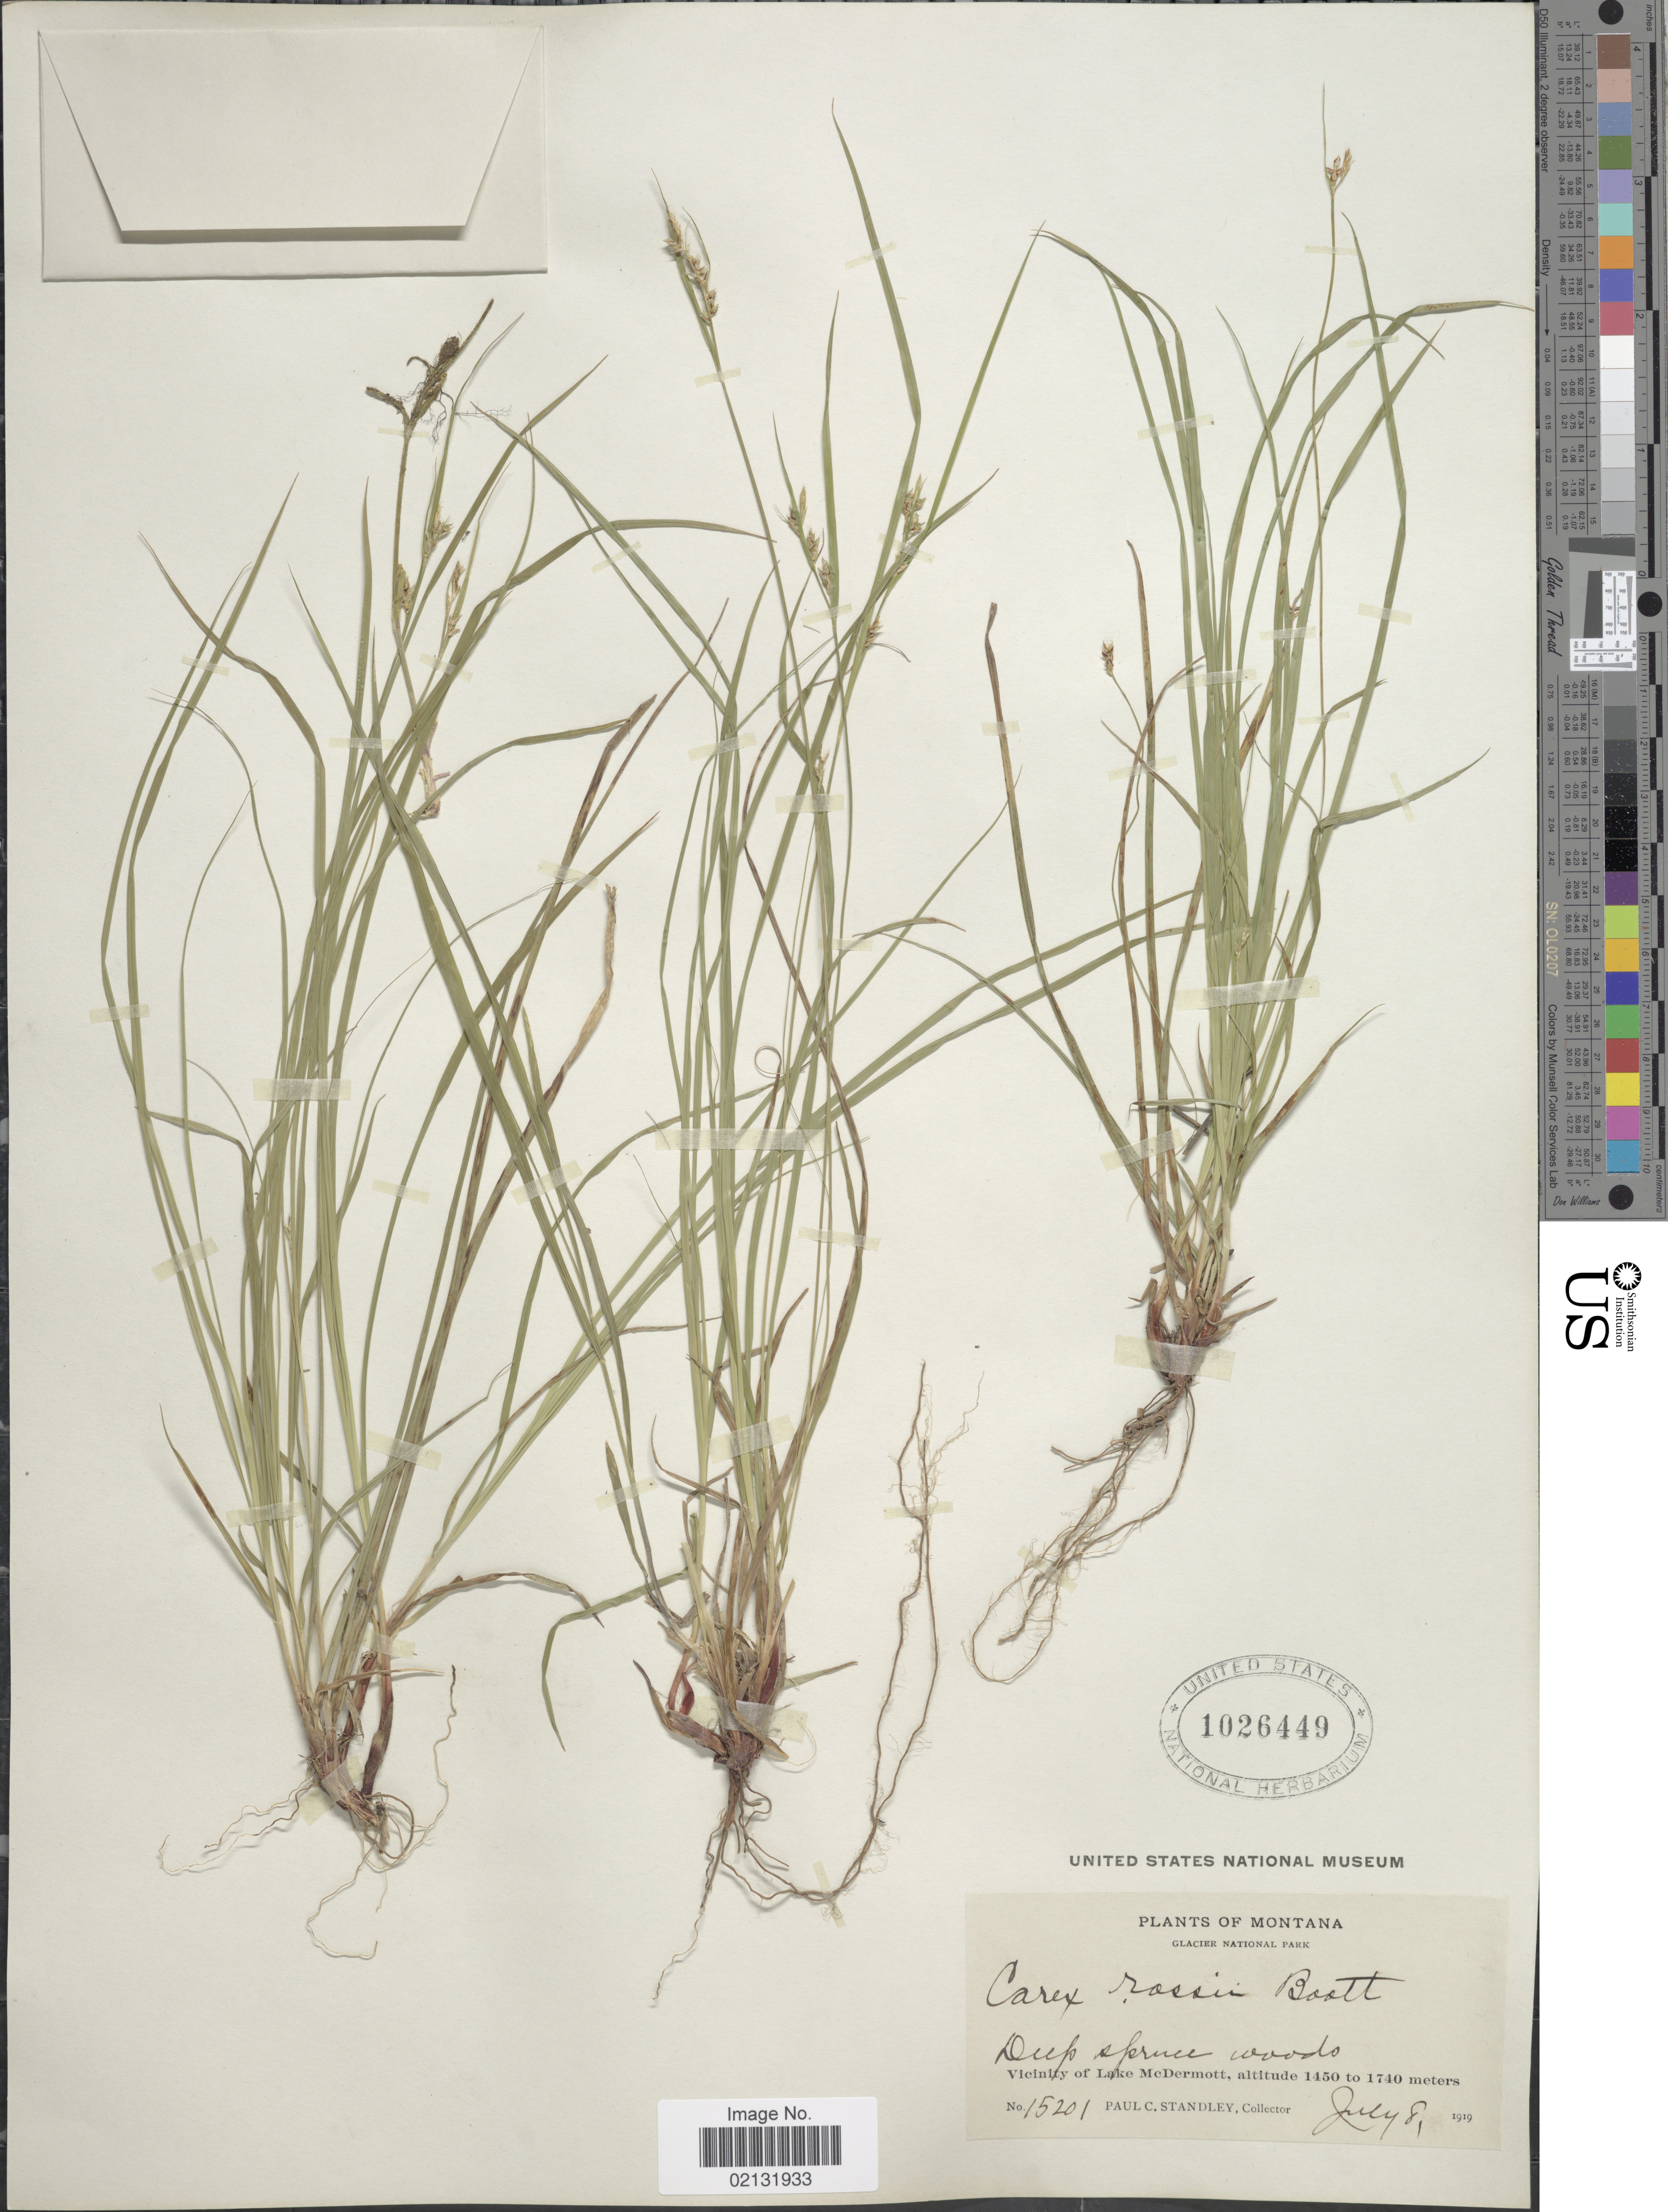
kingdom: Plantae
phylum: Tracheophyta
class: Liliopsida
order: Poales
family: Cyperaceae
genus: Carex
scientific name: Carex rossii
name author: Boott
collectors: P. C. Standley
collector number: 15201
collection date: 1919-07-08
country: United States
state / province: Montana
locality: Glacier National Park. Deep Spruce woods, Vicinity of Lake McDermott.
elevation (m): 1450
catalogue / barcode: US 1026449